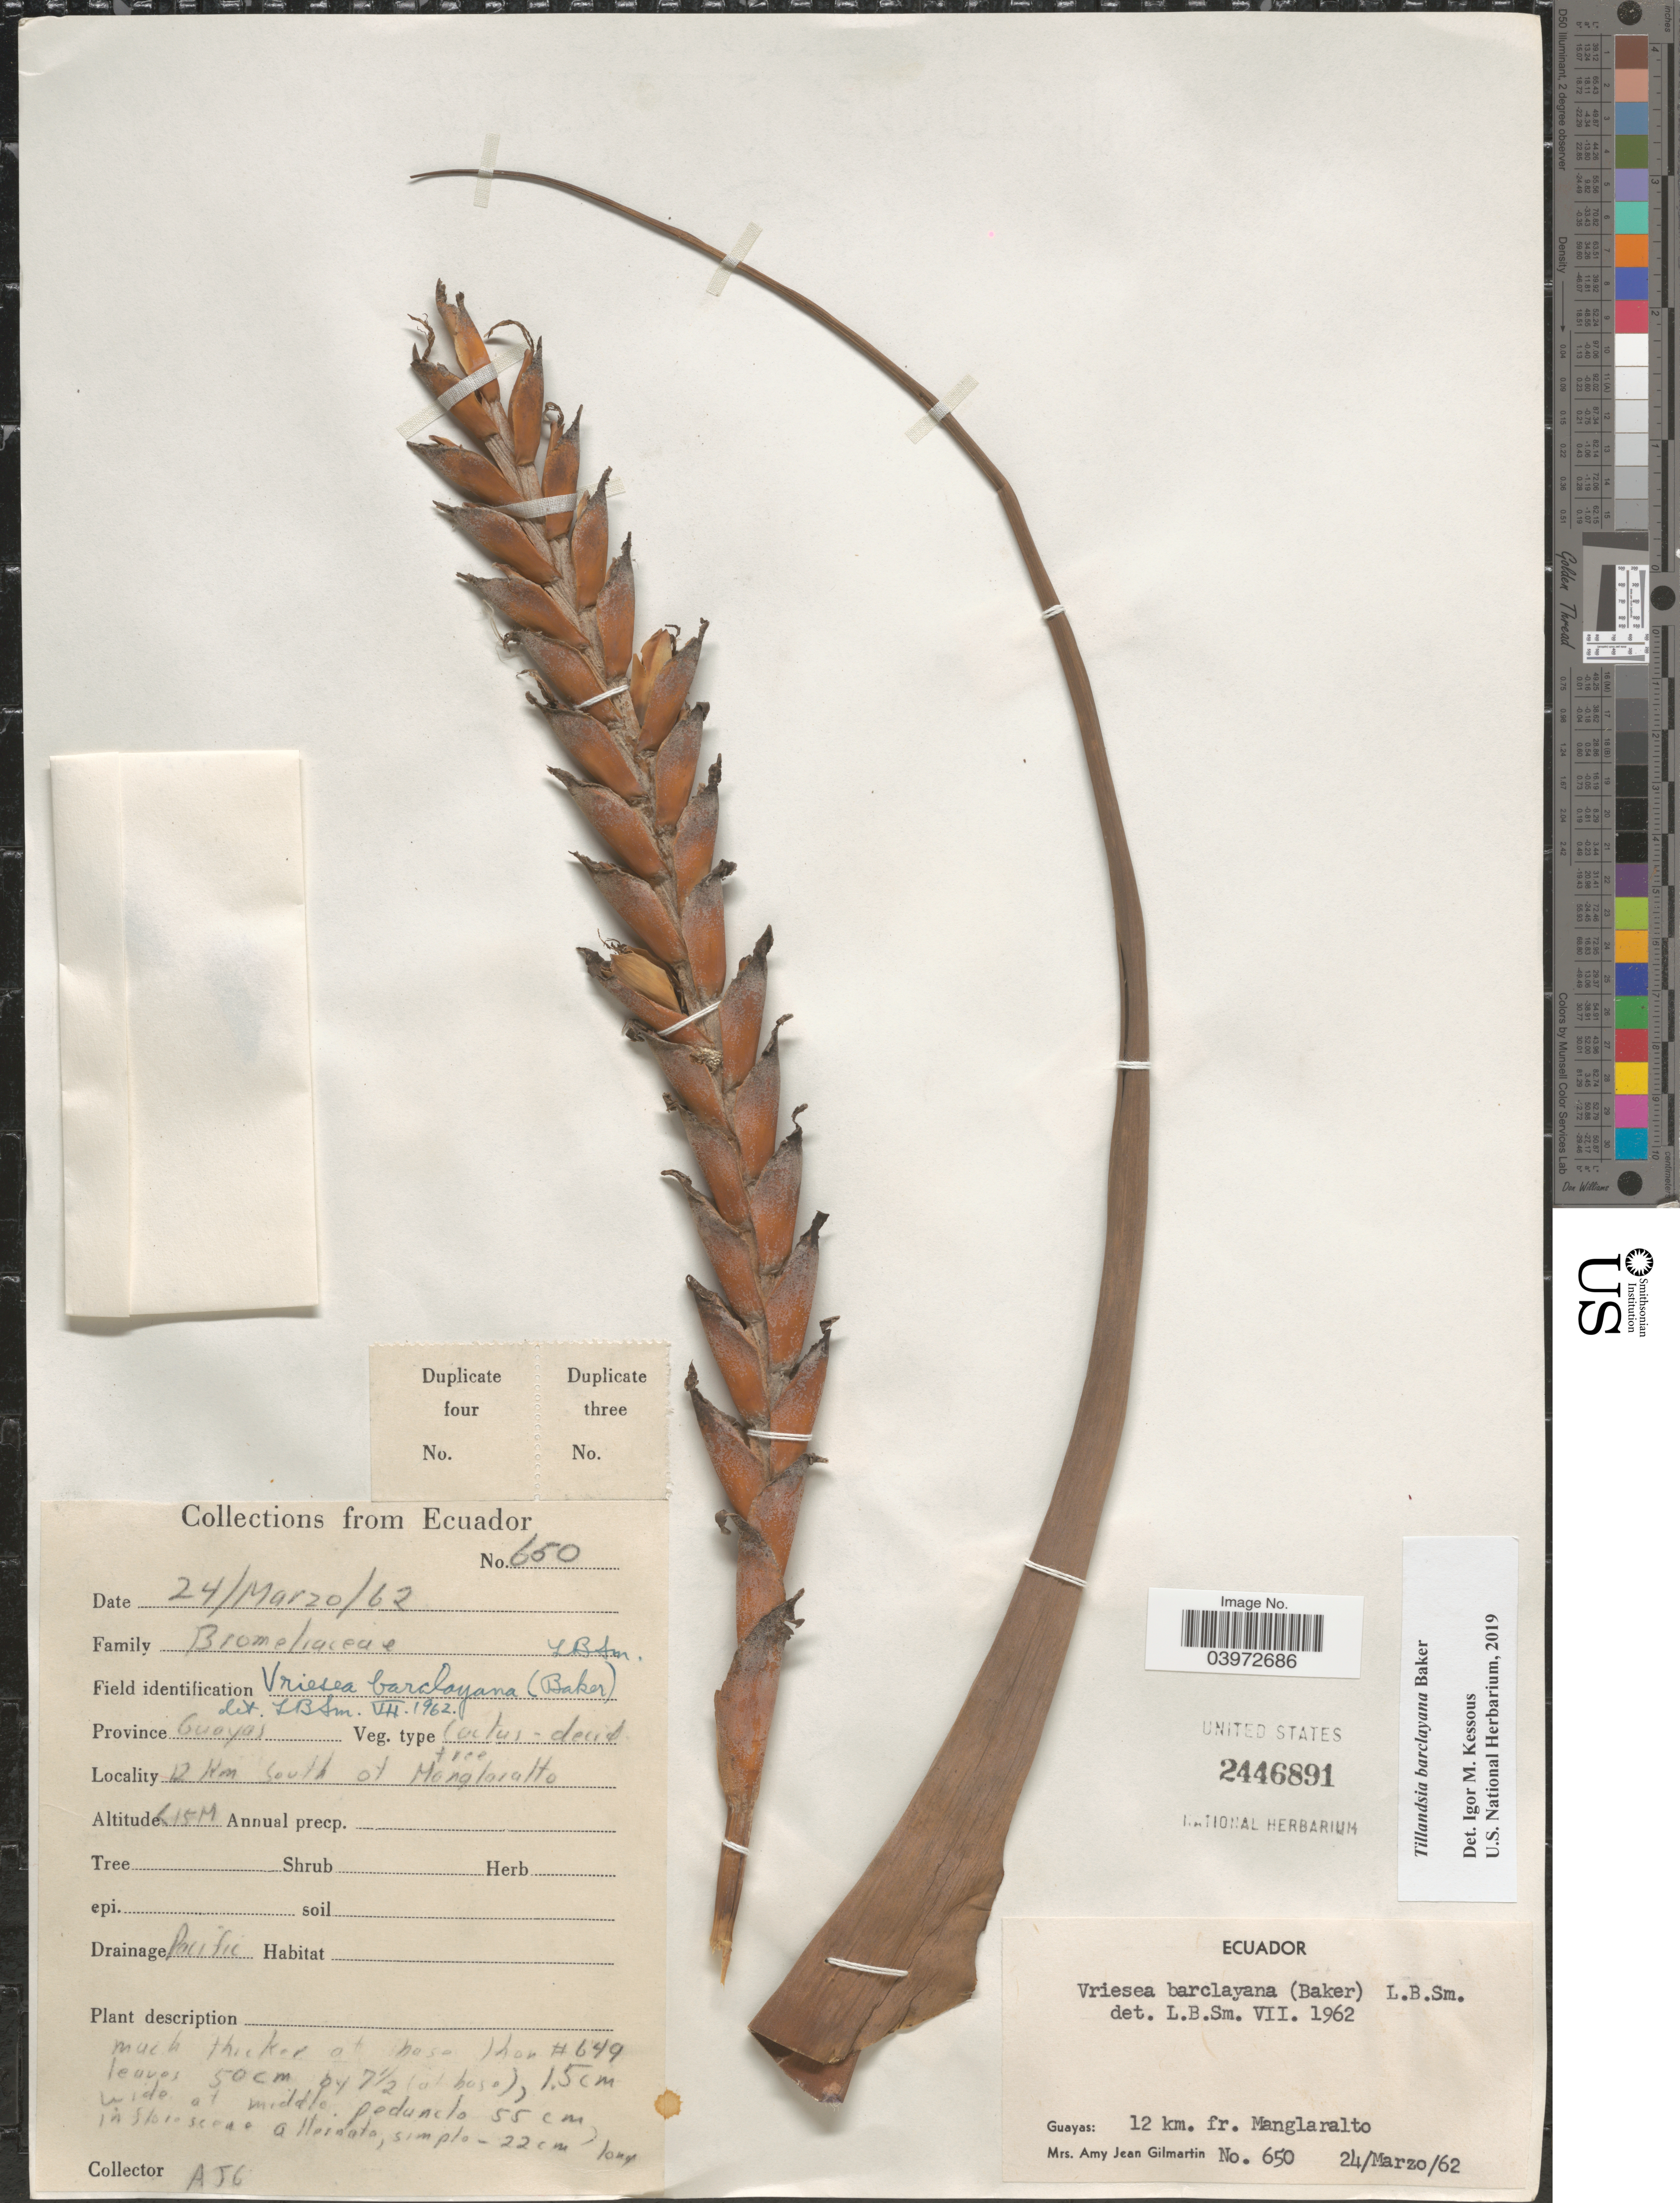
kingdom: Plantae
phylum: Tracheophyta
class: Liliopsida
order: Poales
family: Bromeliaceae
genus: Tillandsia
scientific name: Tillandsia barclayana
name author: Baker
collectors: A. J. Gilmartin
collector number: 650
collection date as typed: Transcribed d/m/y: 24/3/62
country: Ecuador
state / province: Guayas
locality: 12 km. south of Manglaralto.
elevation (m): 15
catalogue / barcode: US 2446891